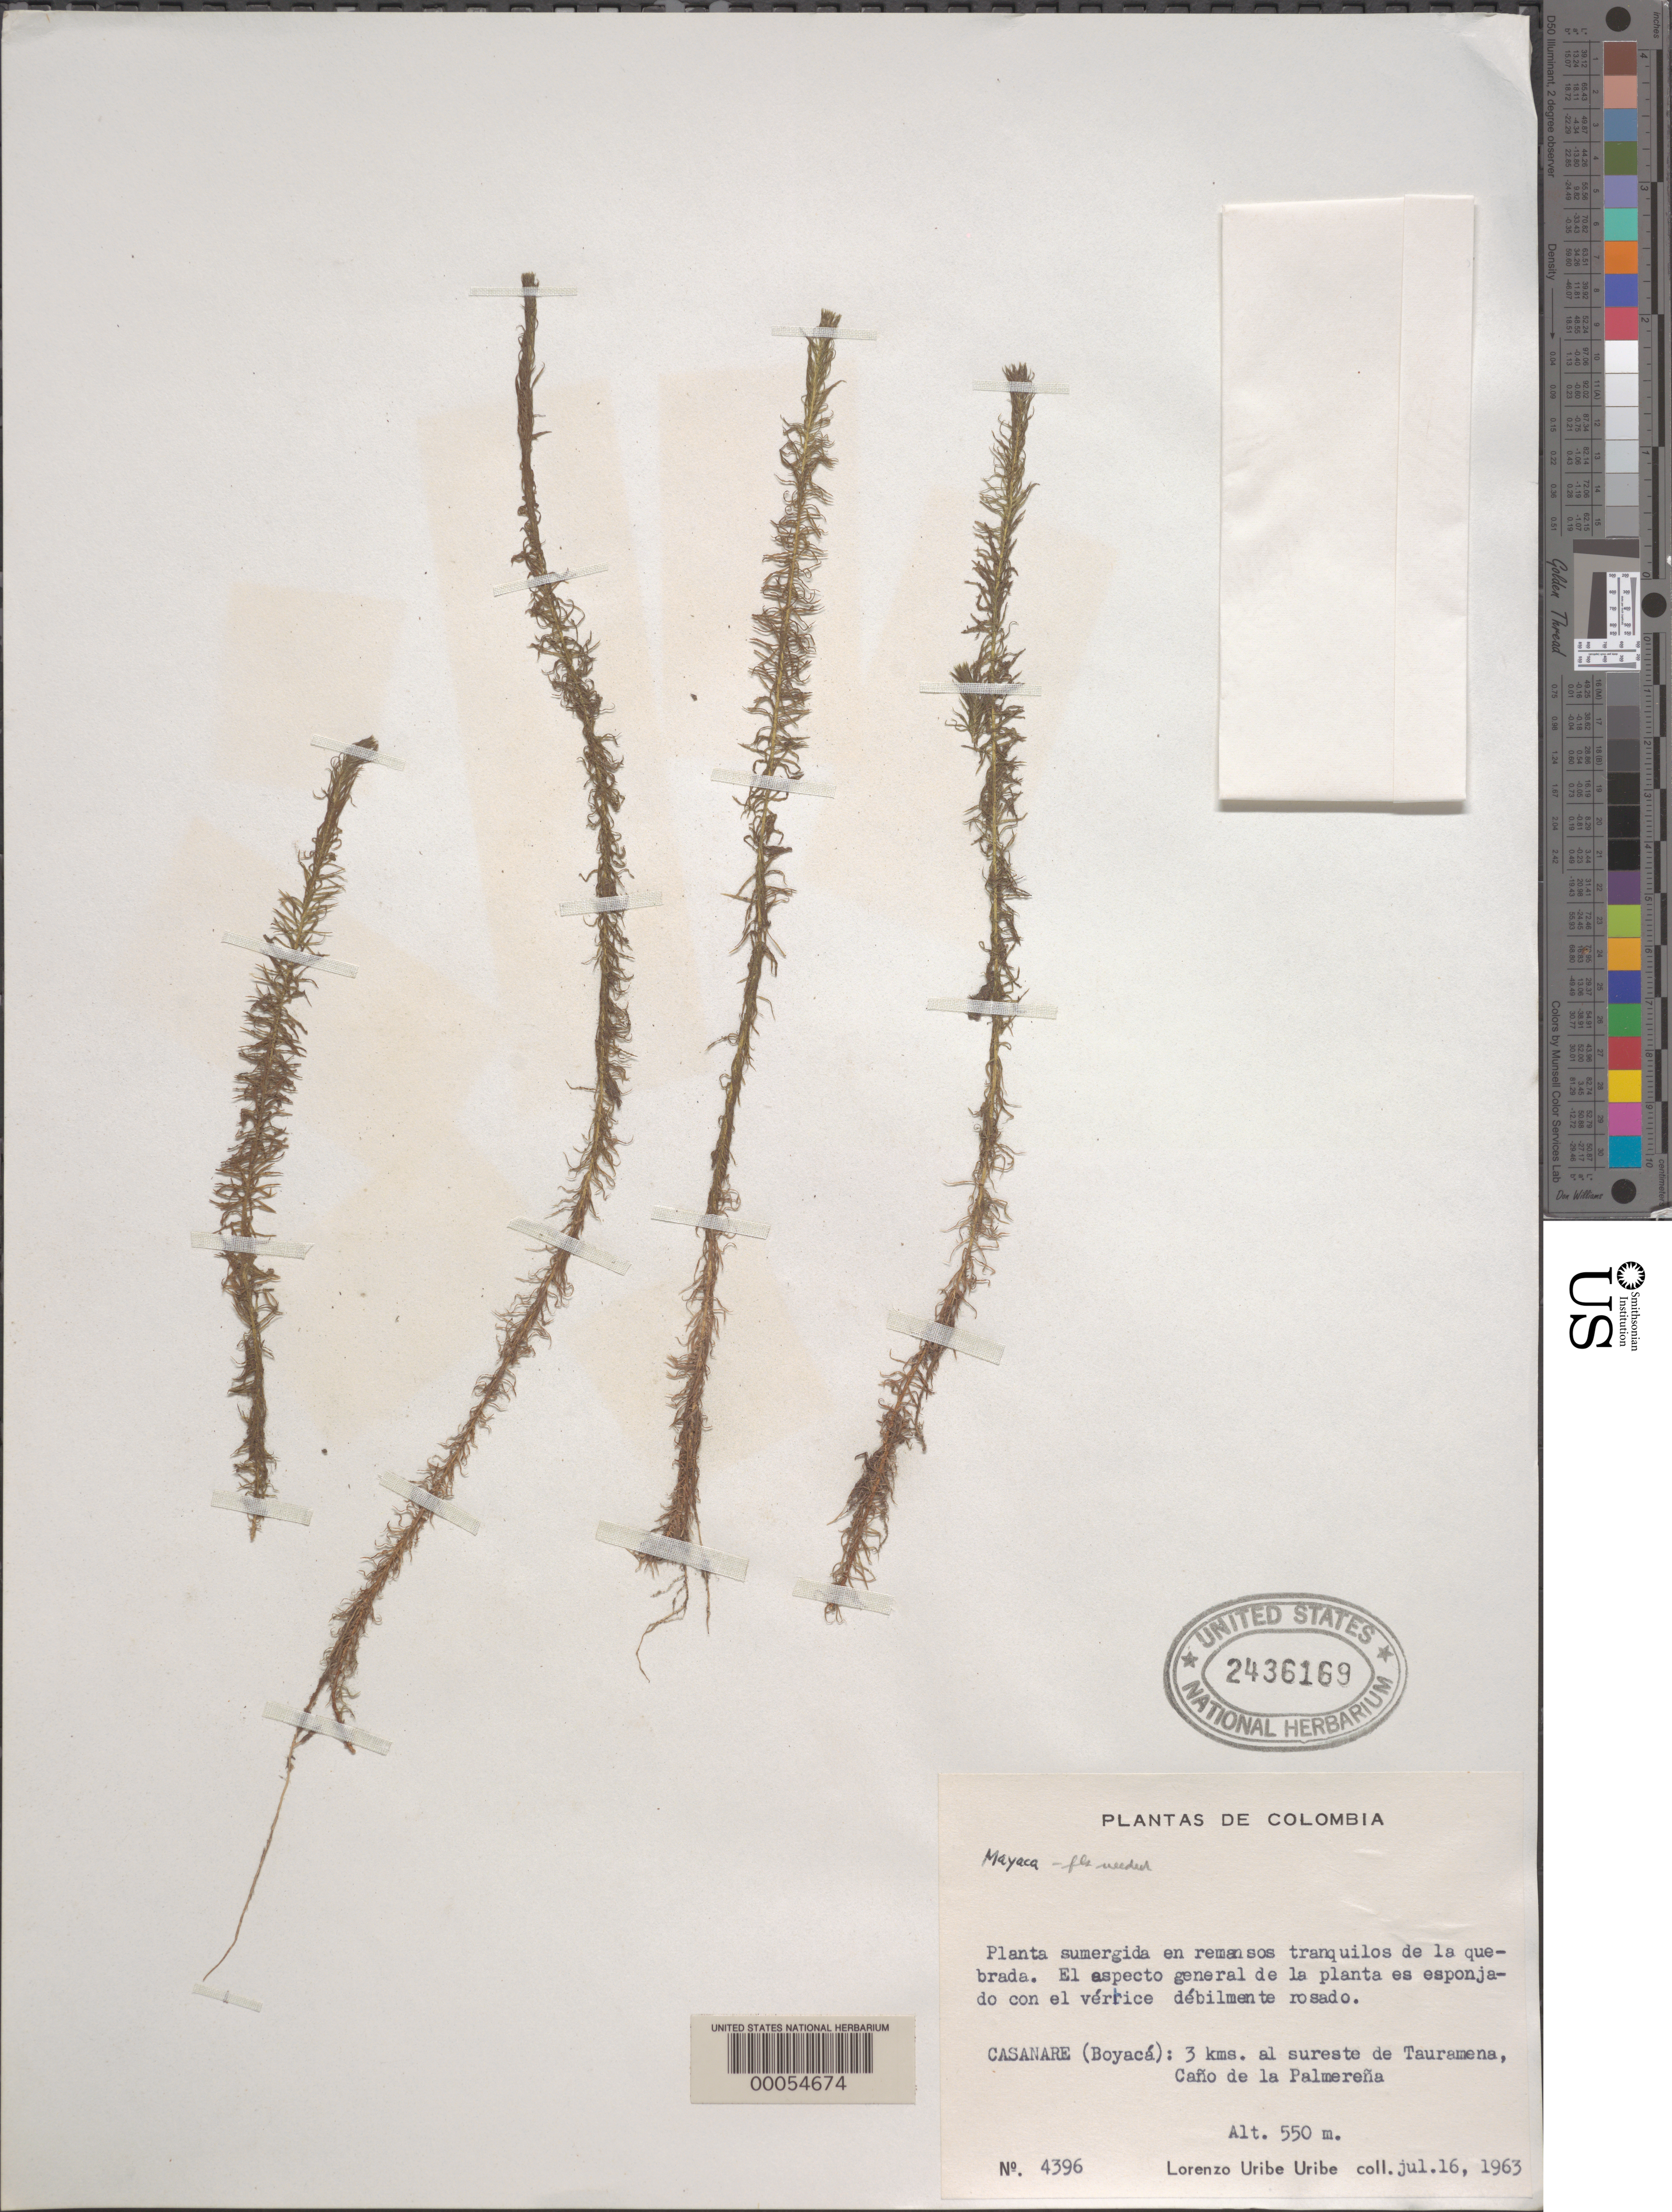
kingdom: Plantae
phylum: Tracheophyta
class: Liliopsida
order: Poales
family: Mayacaceae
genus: Mayaca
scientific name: Mayaca sp.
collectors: L. Uribe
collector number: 4396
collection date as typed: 16 Jul 1963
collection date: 1963-07-16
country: Colombia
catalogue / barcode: US 2436169